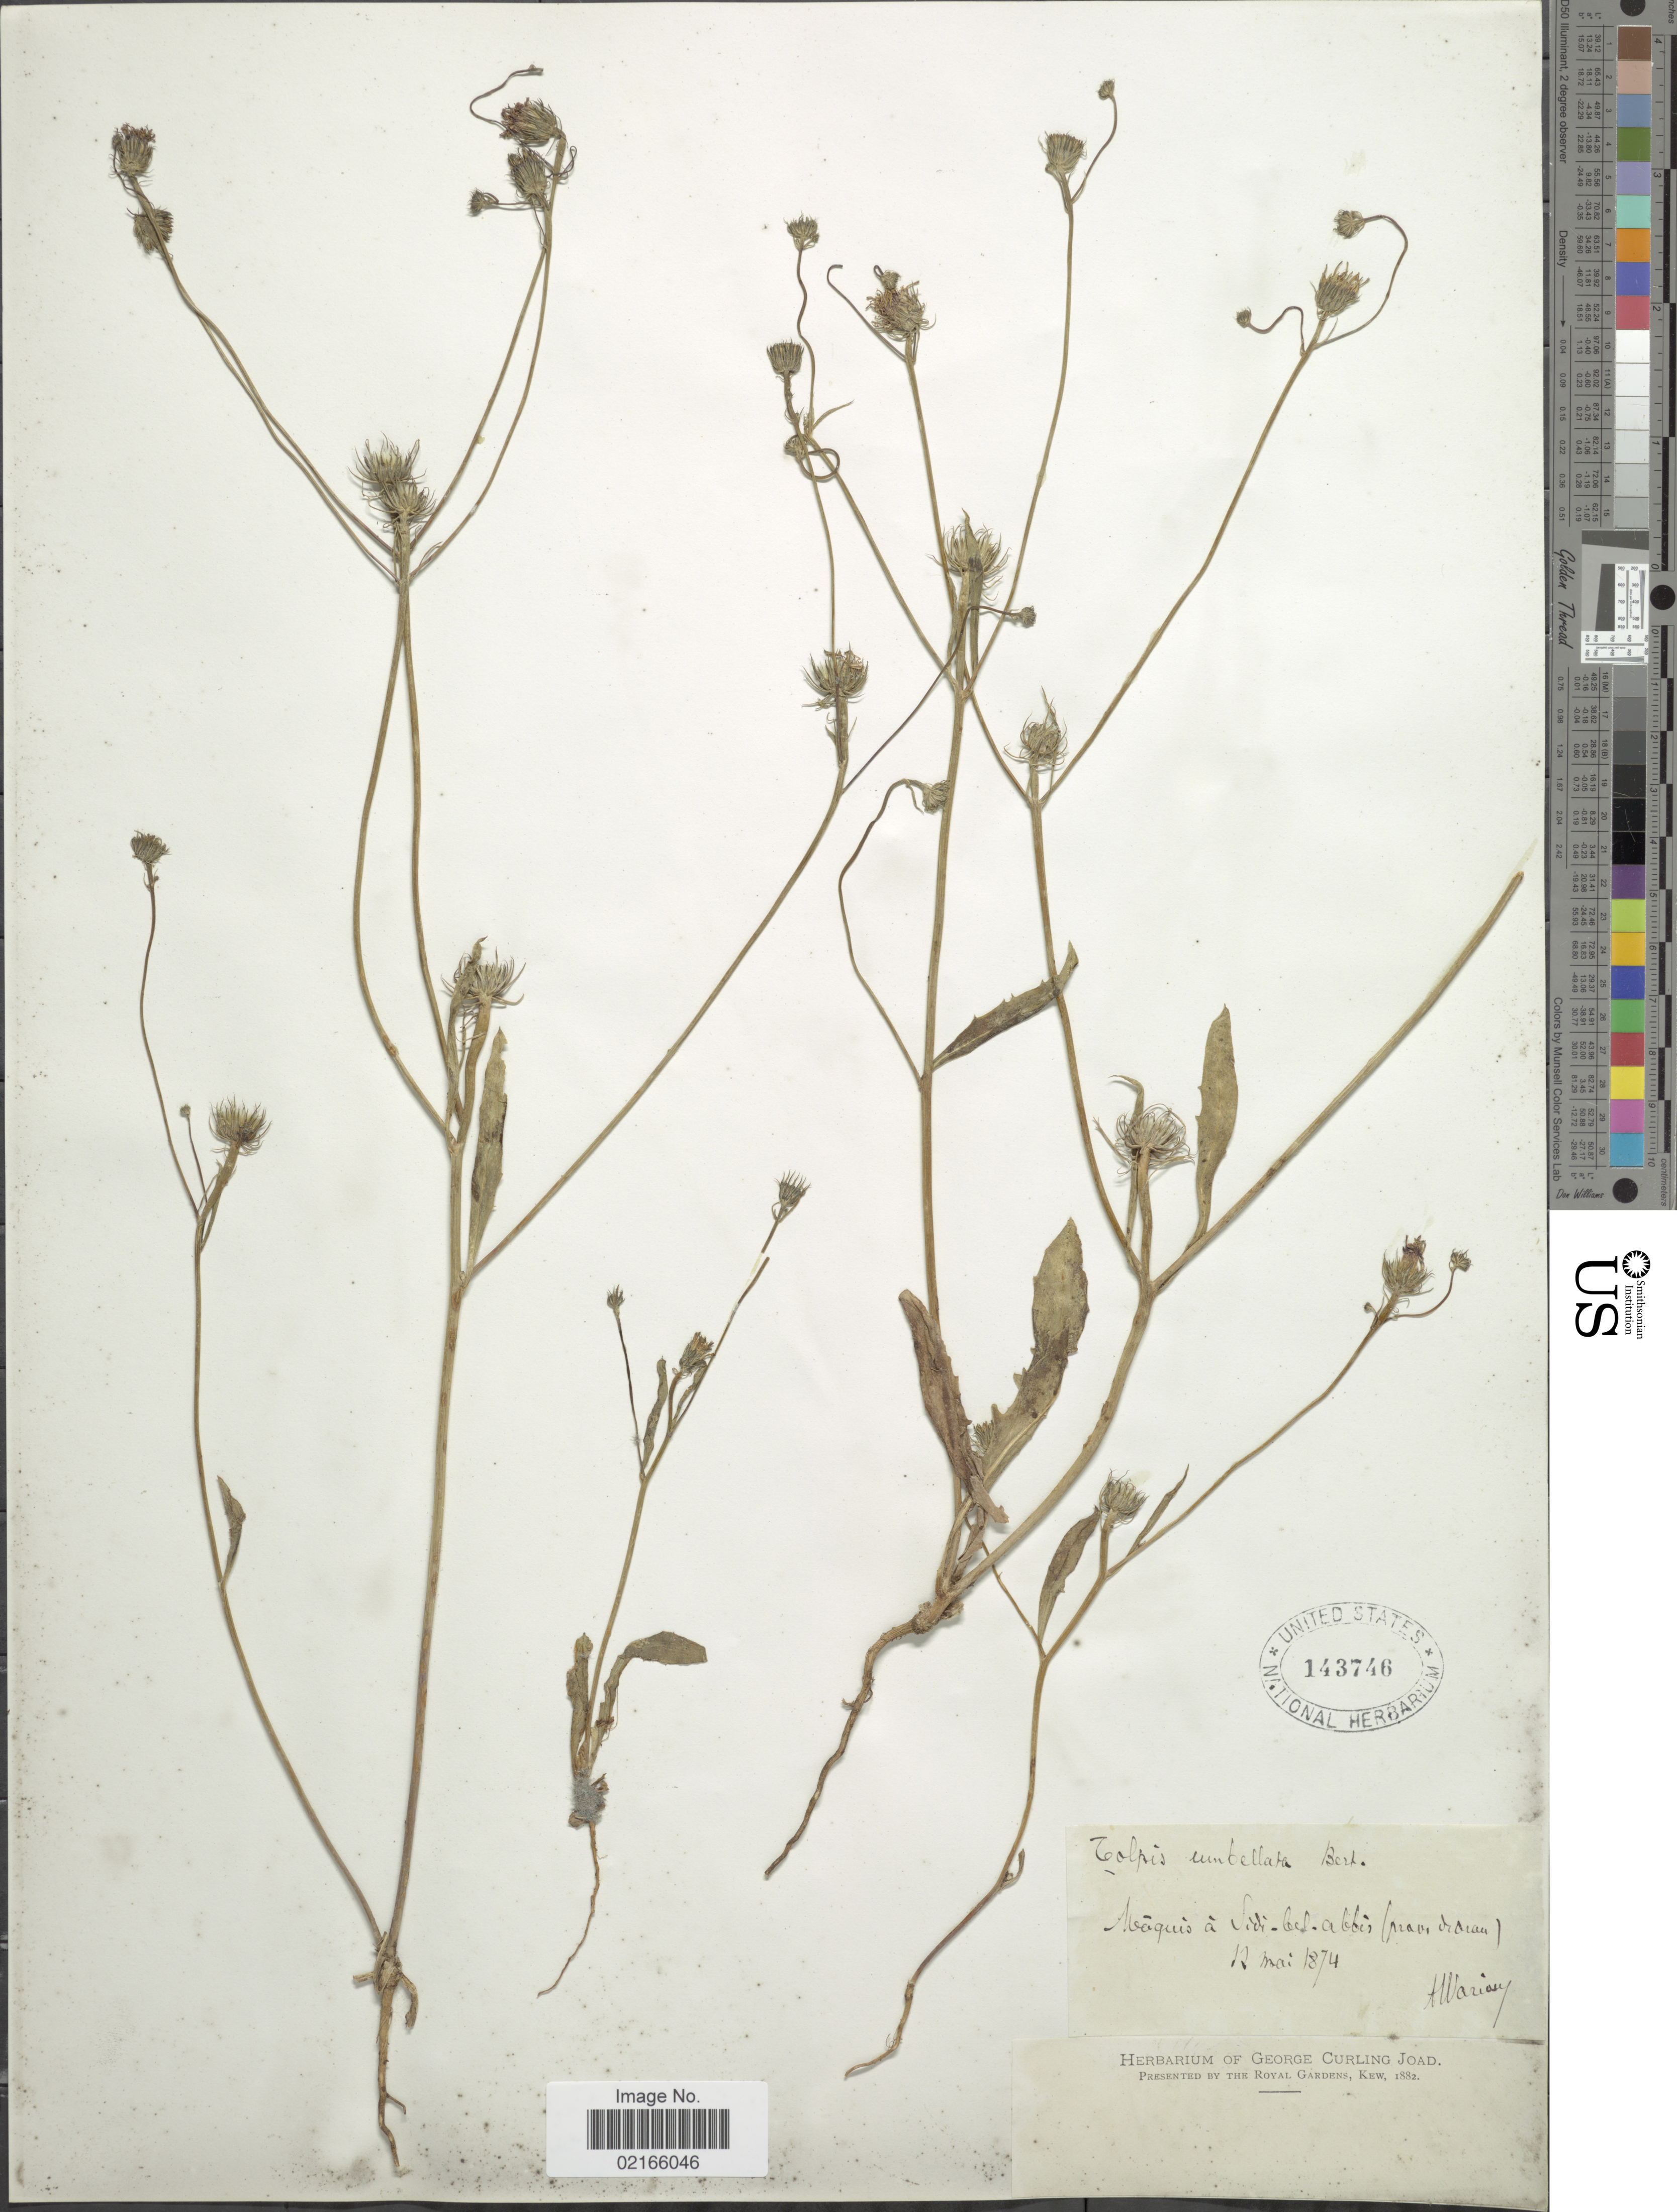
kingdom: Plantae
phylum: Tracheophyta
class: Magnoliopsida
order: Asterales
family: Asteraceae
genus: Tolpis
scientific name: Tolpis barbata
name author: (L.) Gaertn.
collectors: A. Warion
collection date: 1874-05-12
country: Algeria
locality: Máquís á Sidi-bel-Abbes (prov. d'Oran)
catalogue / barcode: US 143746